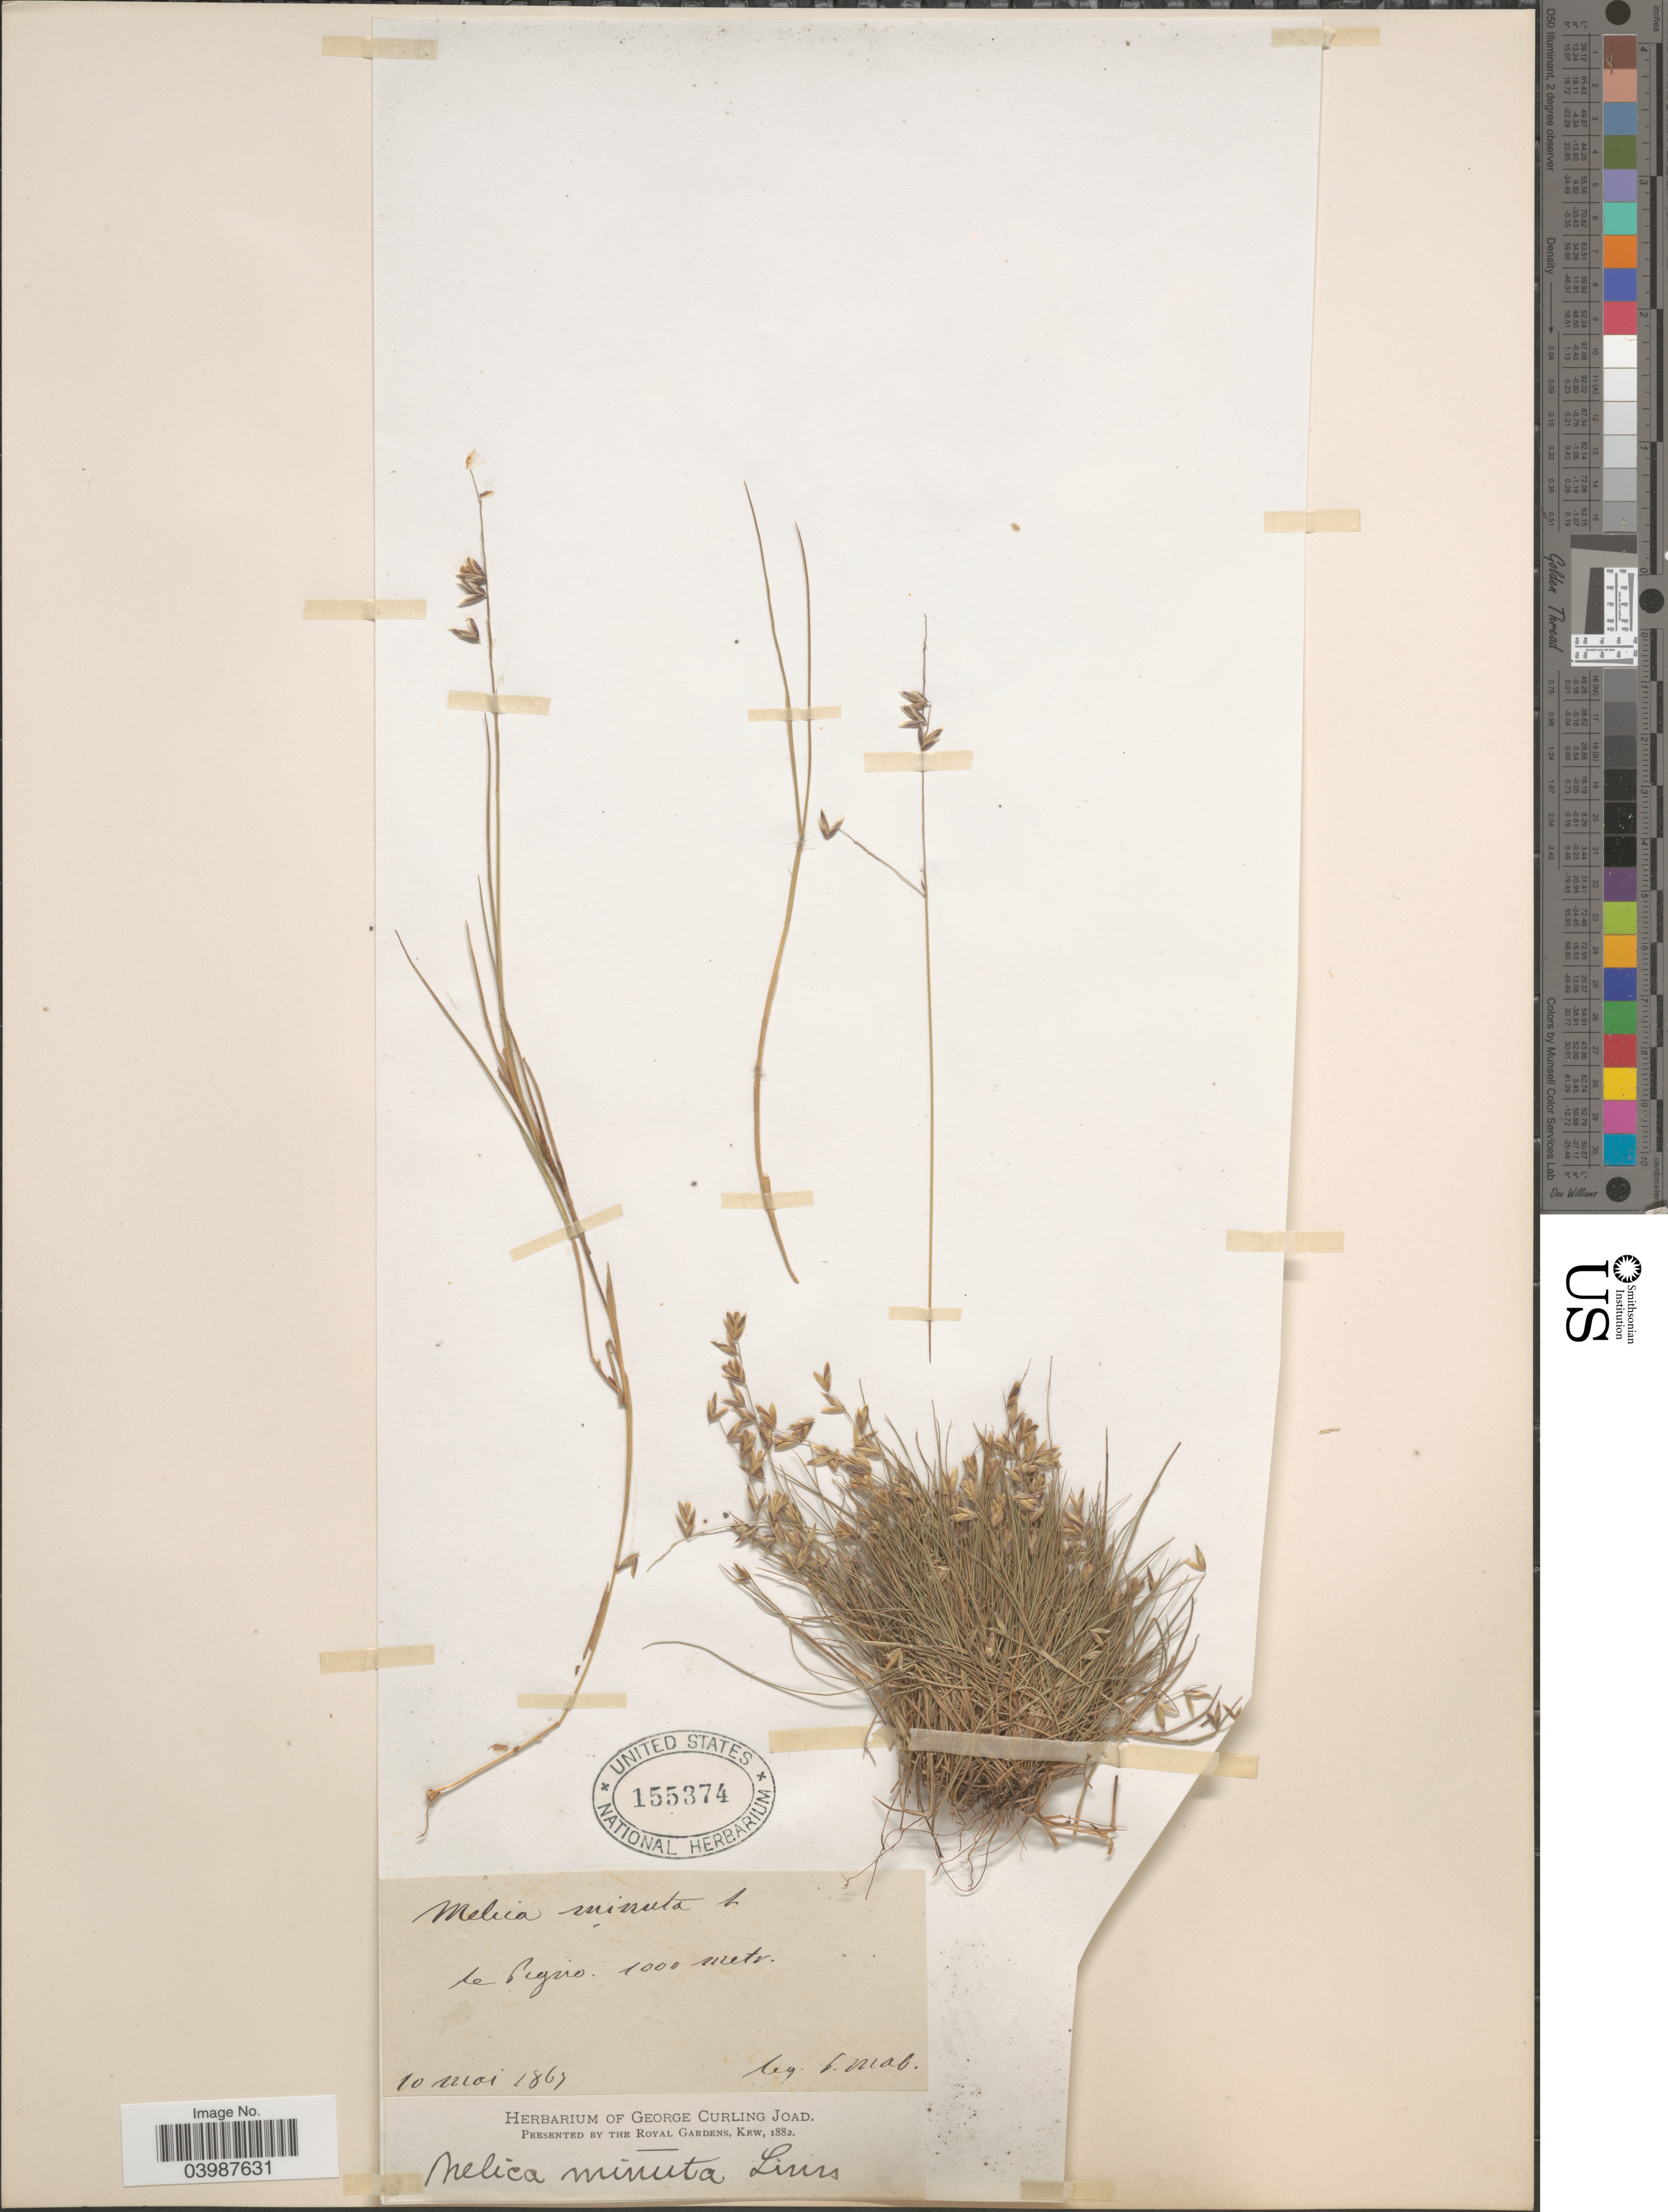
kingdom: Plantae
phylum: Tracheophyta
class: Liliopsida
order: Poales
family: Poaceae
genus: Melica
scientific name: Melica minuta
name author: L.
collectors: G. Mab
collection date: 1867-05-10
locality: Le Pigno.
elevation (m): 1000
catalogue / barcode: US 155374